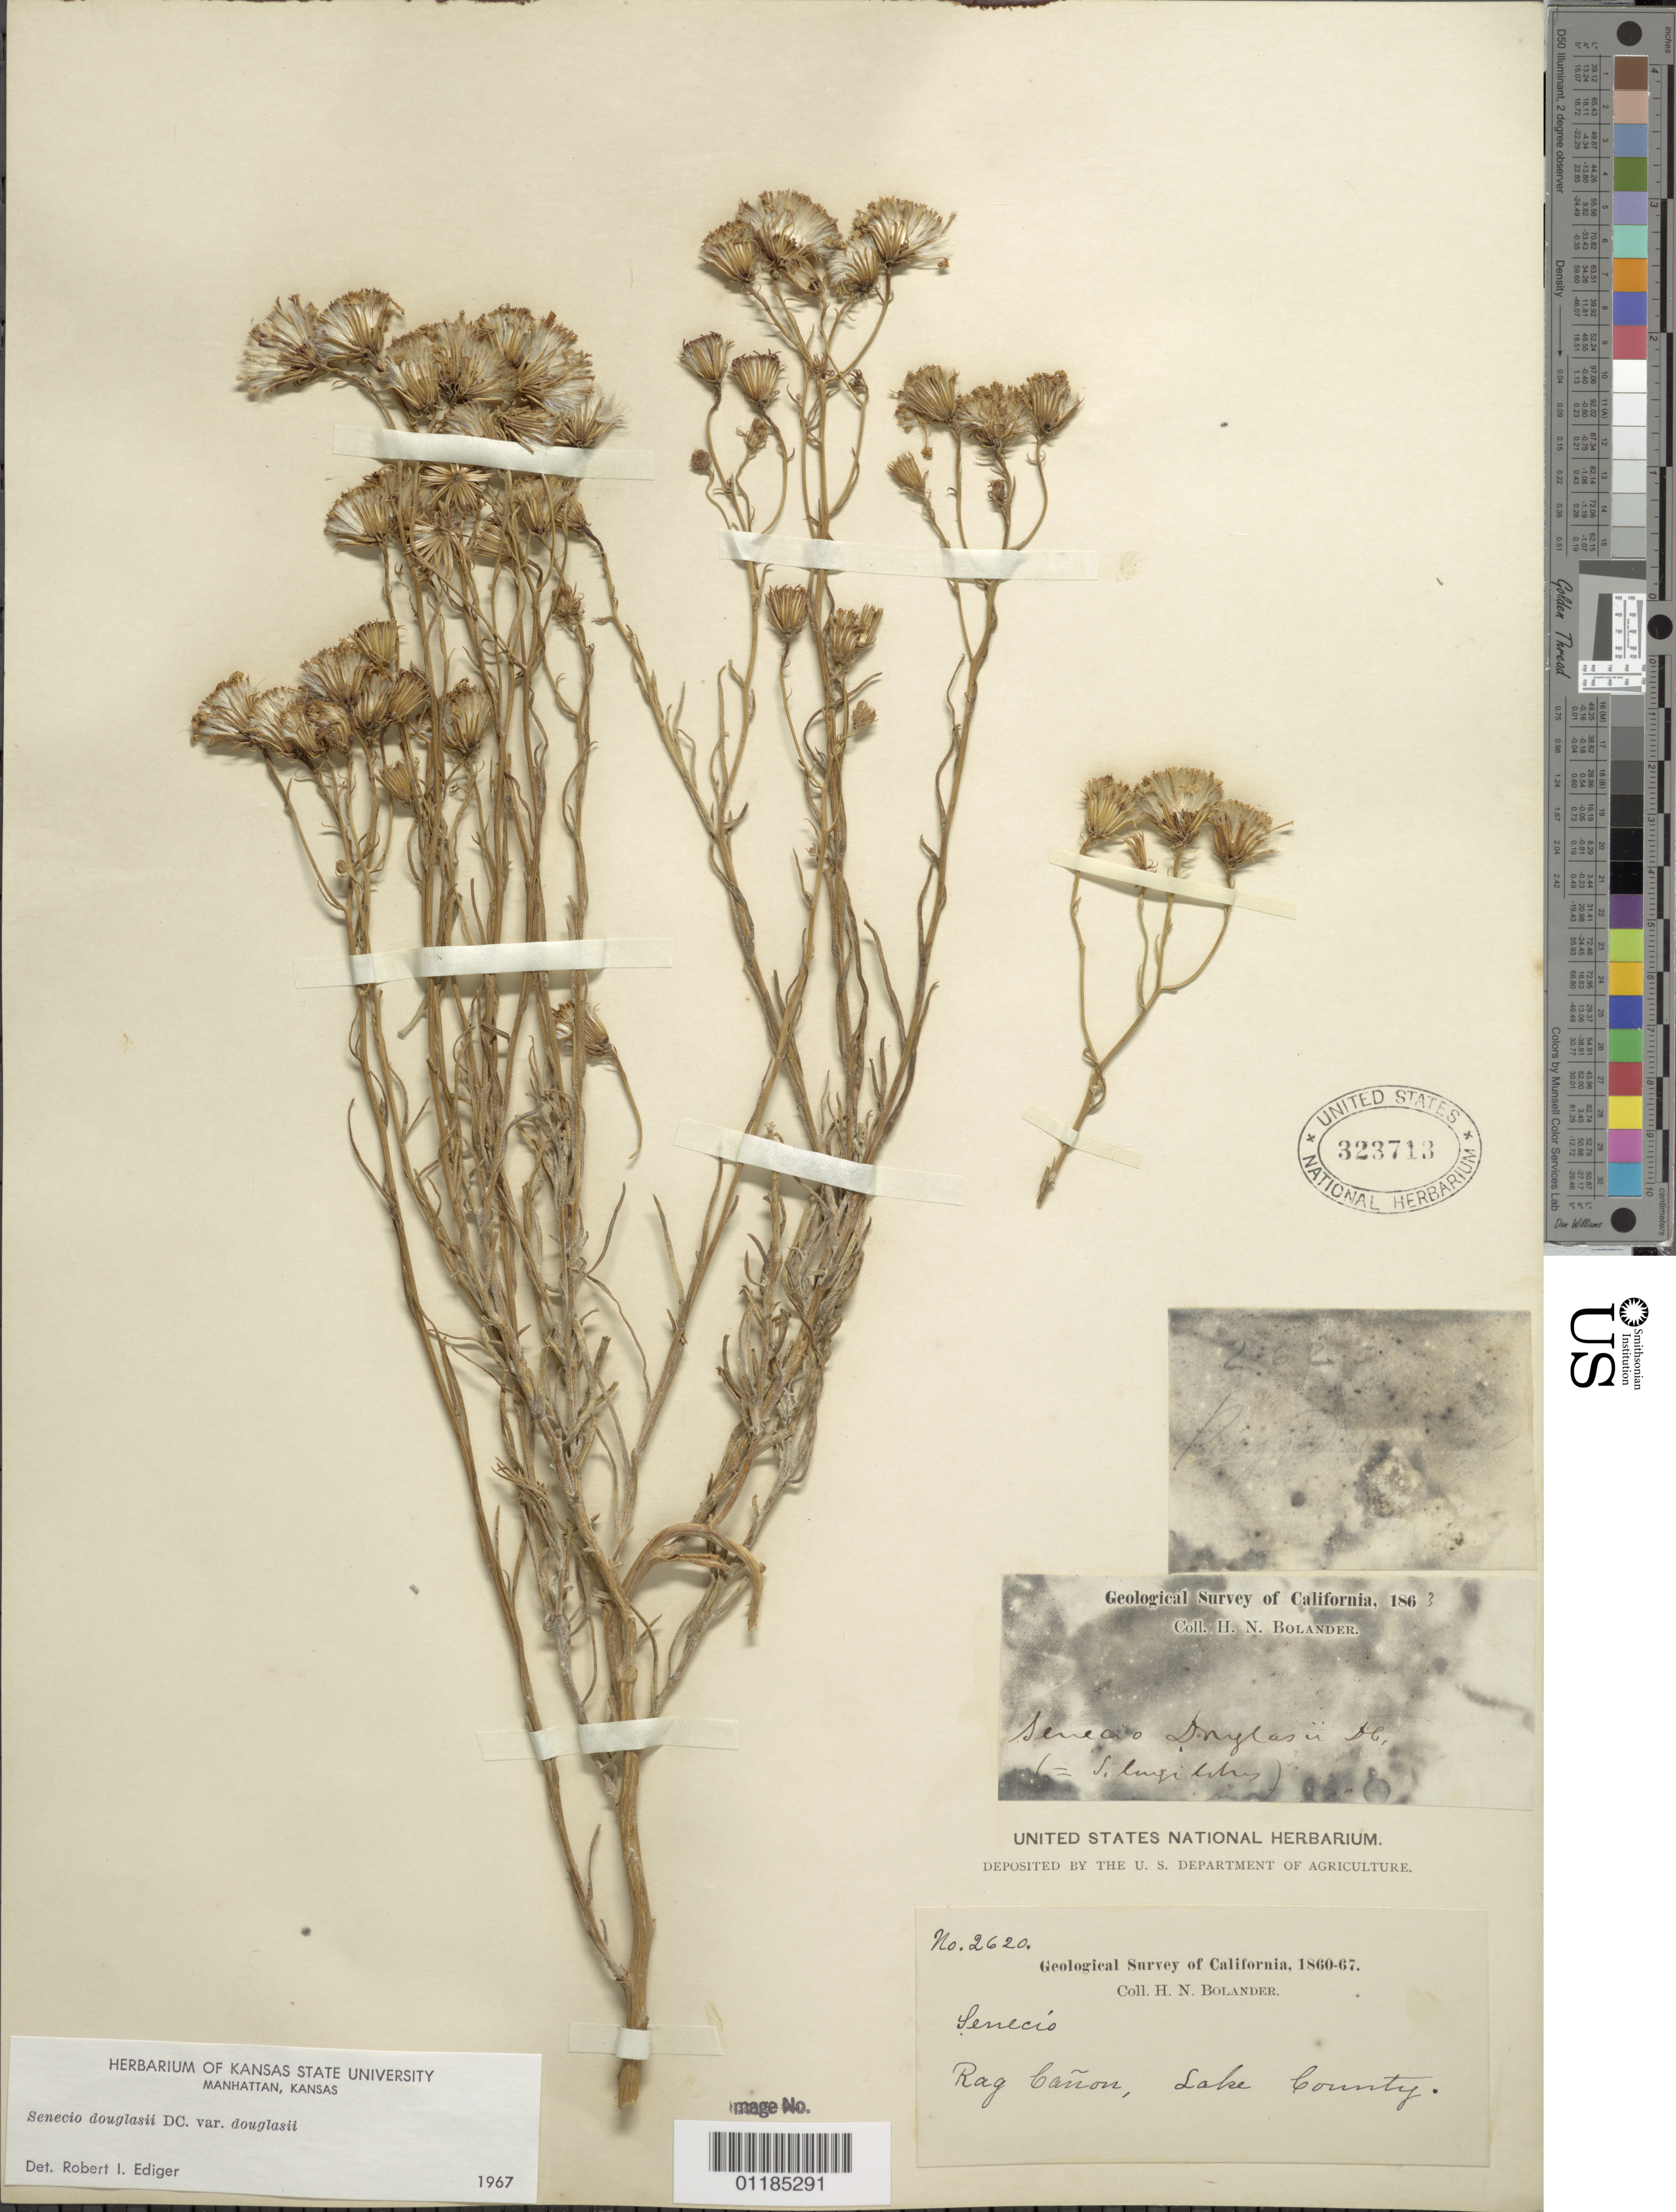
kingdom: Plantae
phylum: Tracheophyta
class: Magnoliopsida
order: Asterales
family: Asteraceae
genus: Senecio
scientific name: Senecio flaccidus var. douglasii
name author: (DC.) B.L. Turner & T.M. Barkley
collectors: H. Bolander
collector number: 2620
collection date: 1860/1867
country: United States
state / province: California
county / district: Lake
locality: Rag Canyon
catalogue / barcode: US 323713